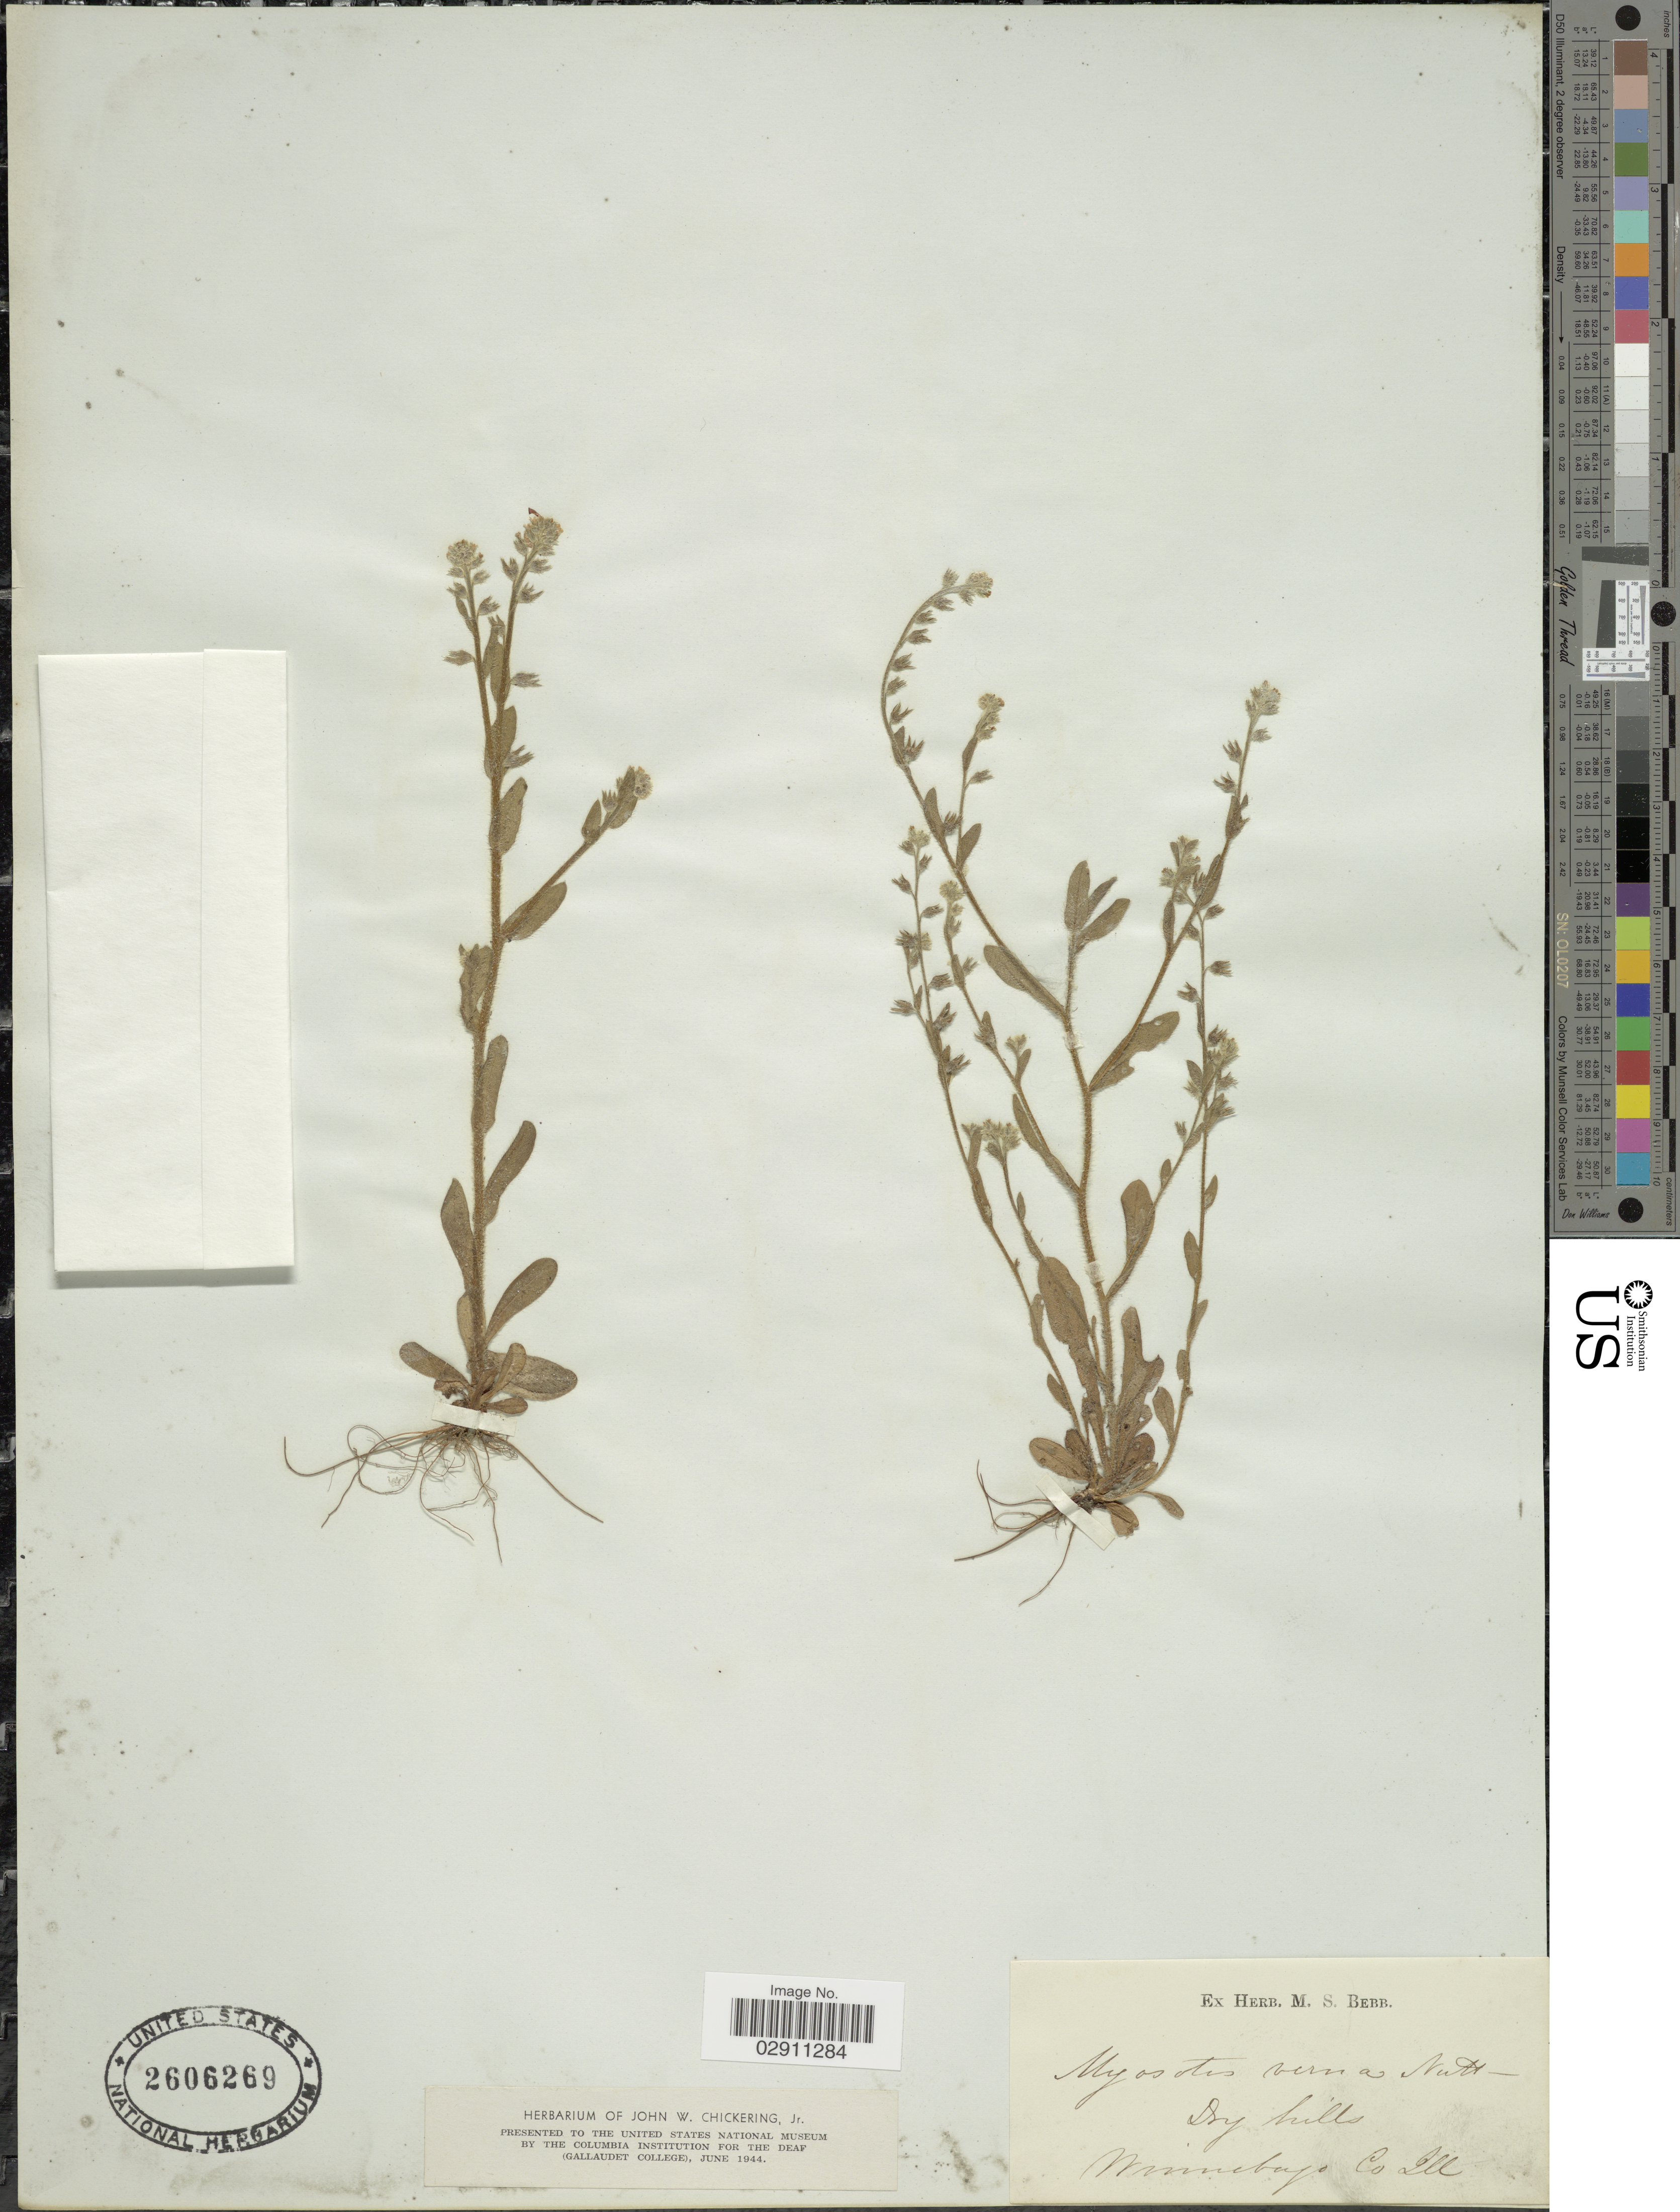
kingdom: Plantae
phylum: Tracheophyta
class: Magnoliopsida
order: Boraginales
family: Boraginaceae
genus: Myosotis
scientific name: Myosotis verna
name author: Nutt.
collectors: ex Herb. M. S. Bebb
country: United States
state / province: Illinois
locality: Winnebago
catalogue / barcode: US 2606269